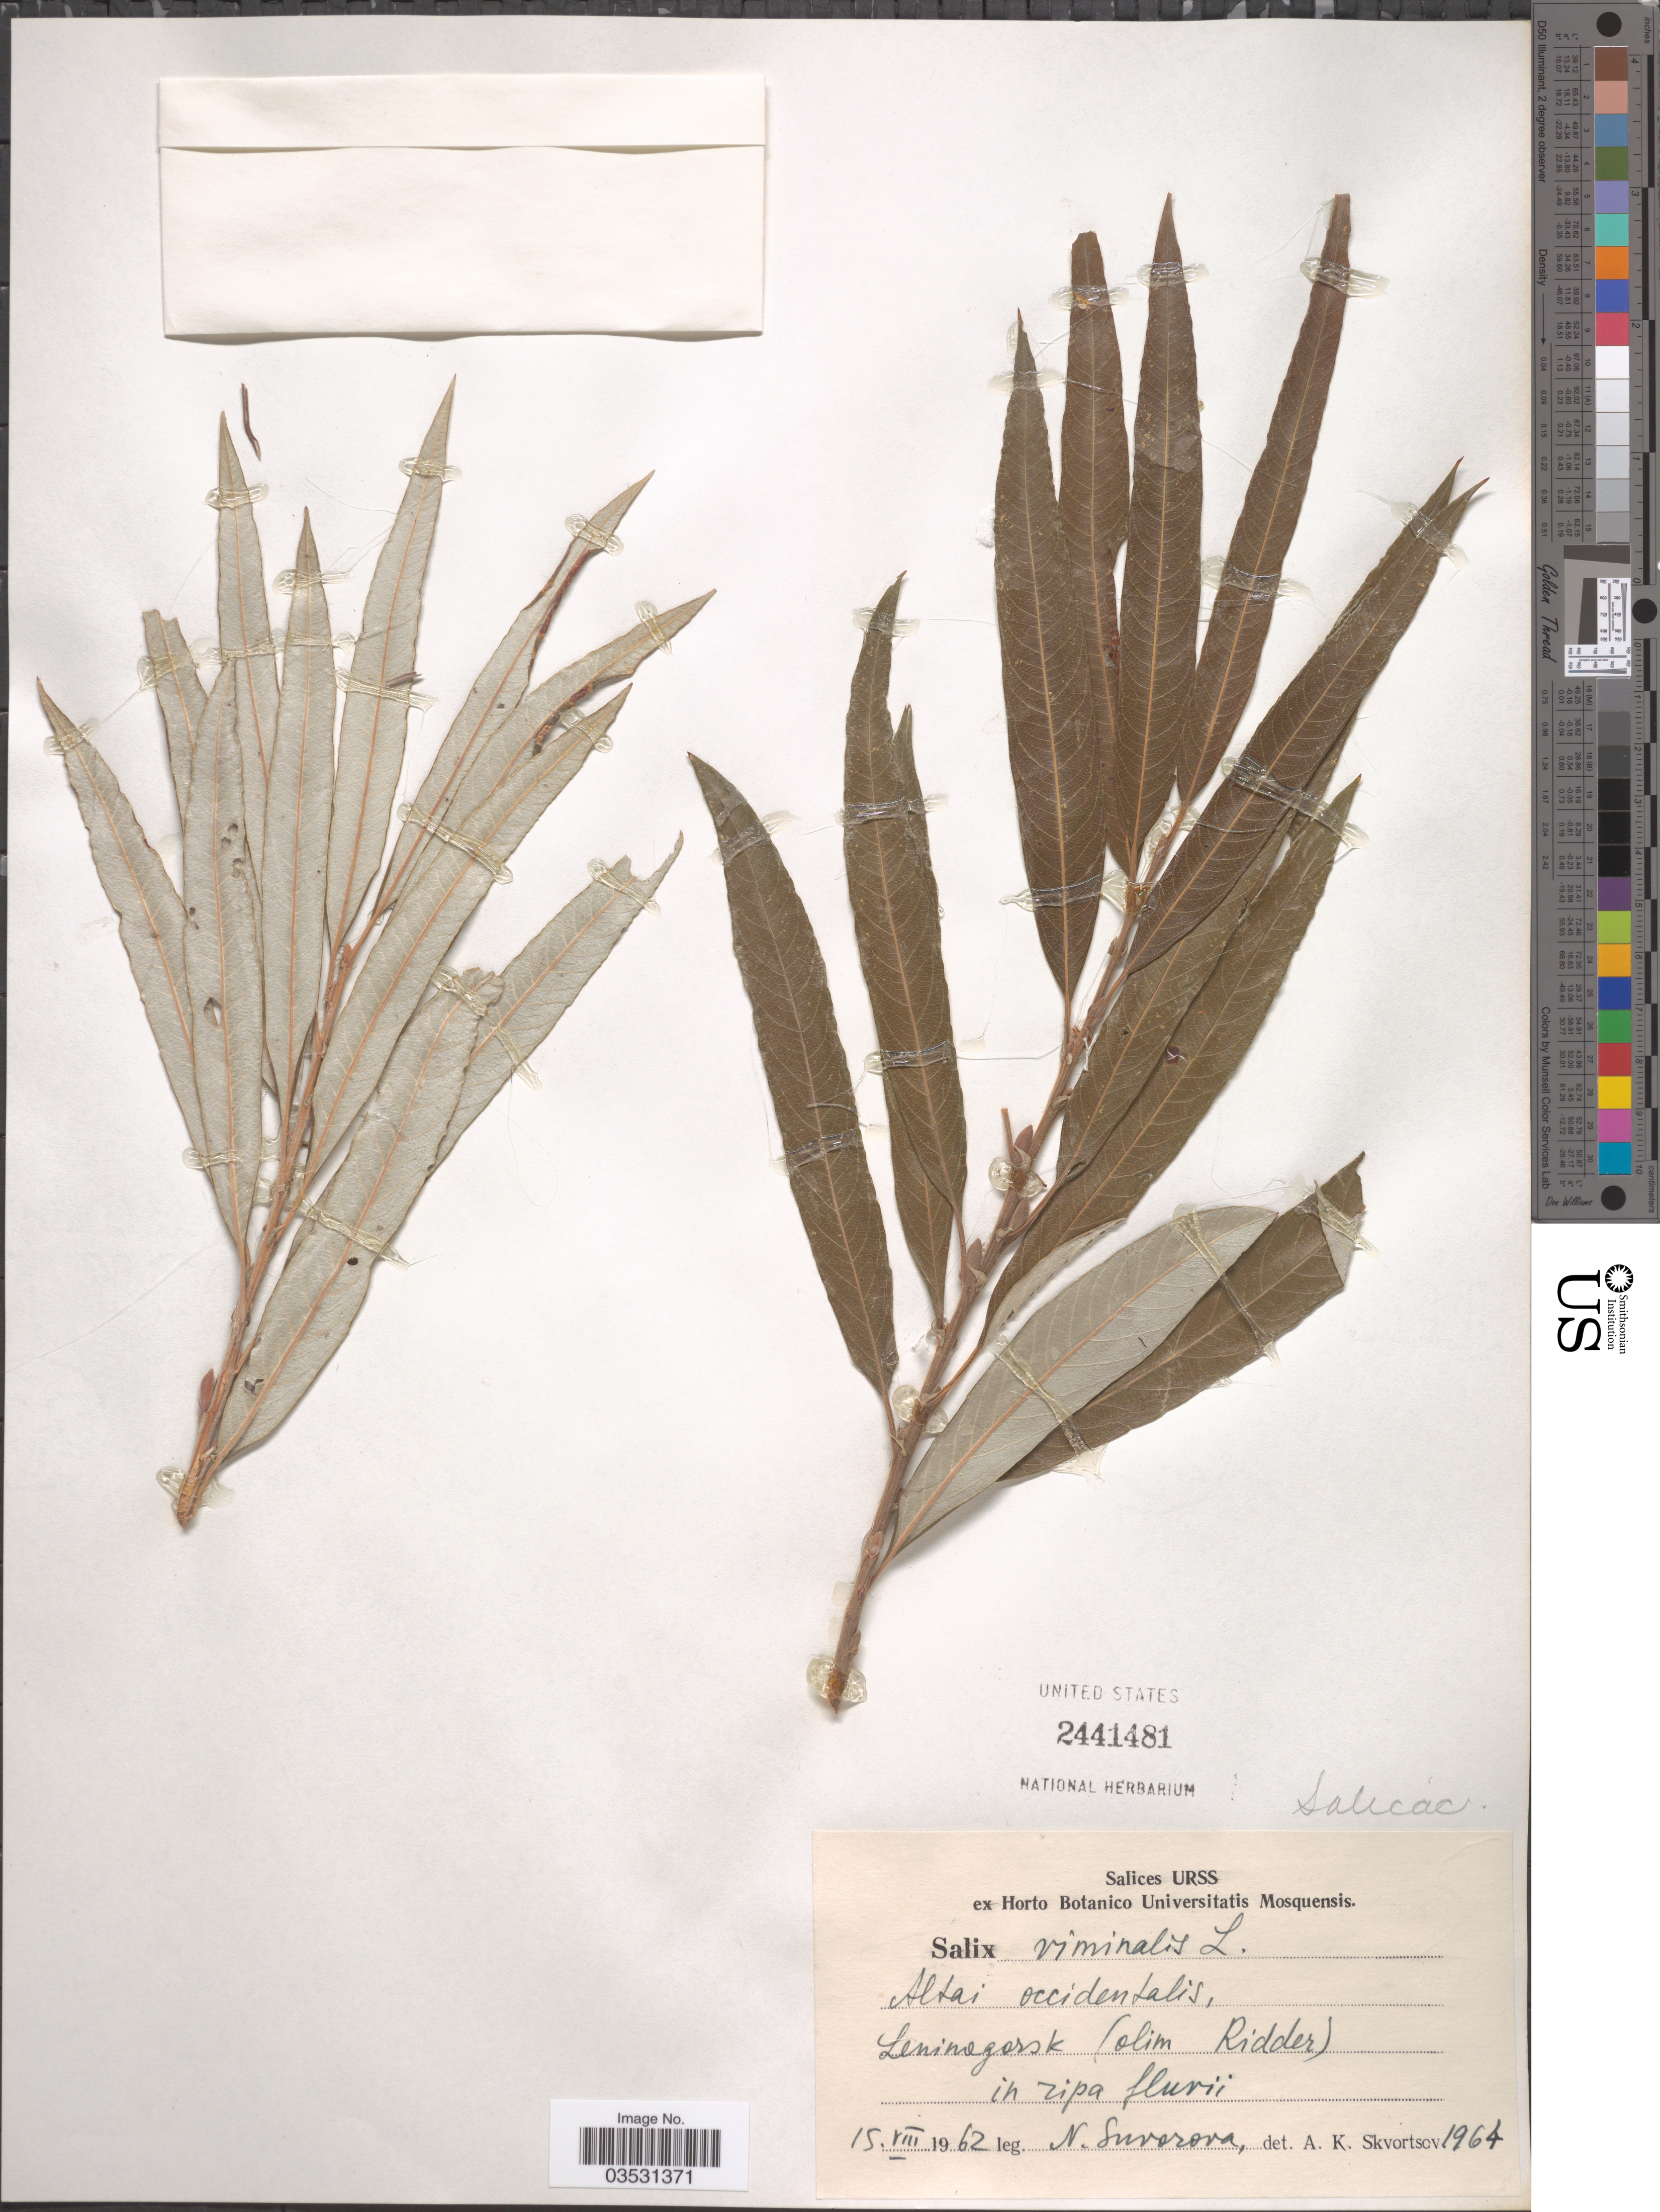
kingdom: Plantae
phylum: Tracheophyta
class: Magnoliopsida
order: Malpighiales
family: Salicaceae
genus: Salix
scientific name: Salix viminalis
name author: L.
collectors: N. Suvorova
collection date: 1962-08-15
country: Russian Federation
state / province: Moscow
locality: Lenimegorsk (olim Ridder) in ripa fluvii.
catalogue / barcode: US 2441481